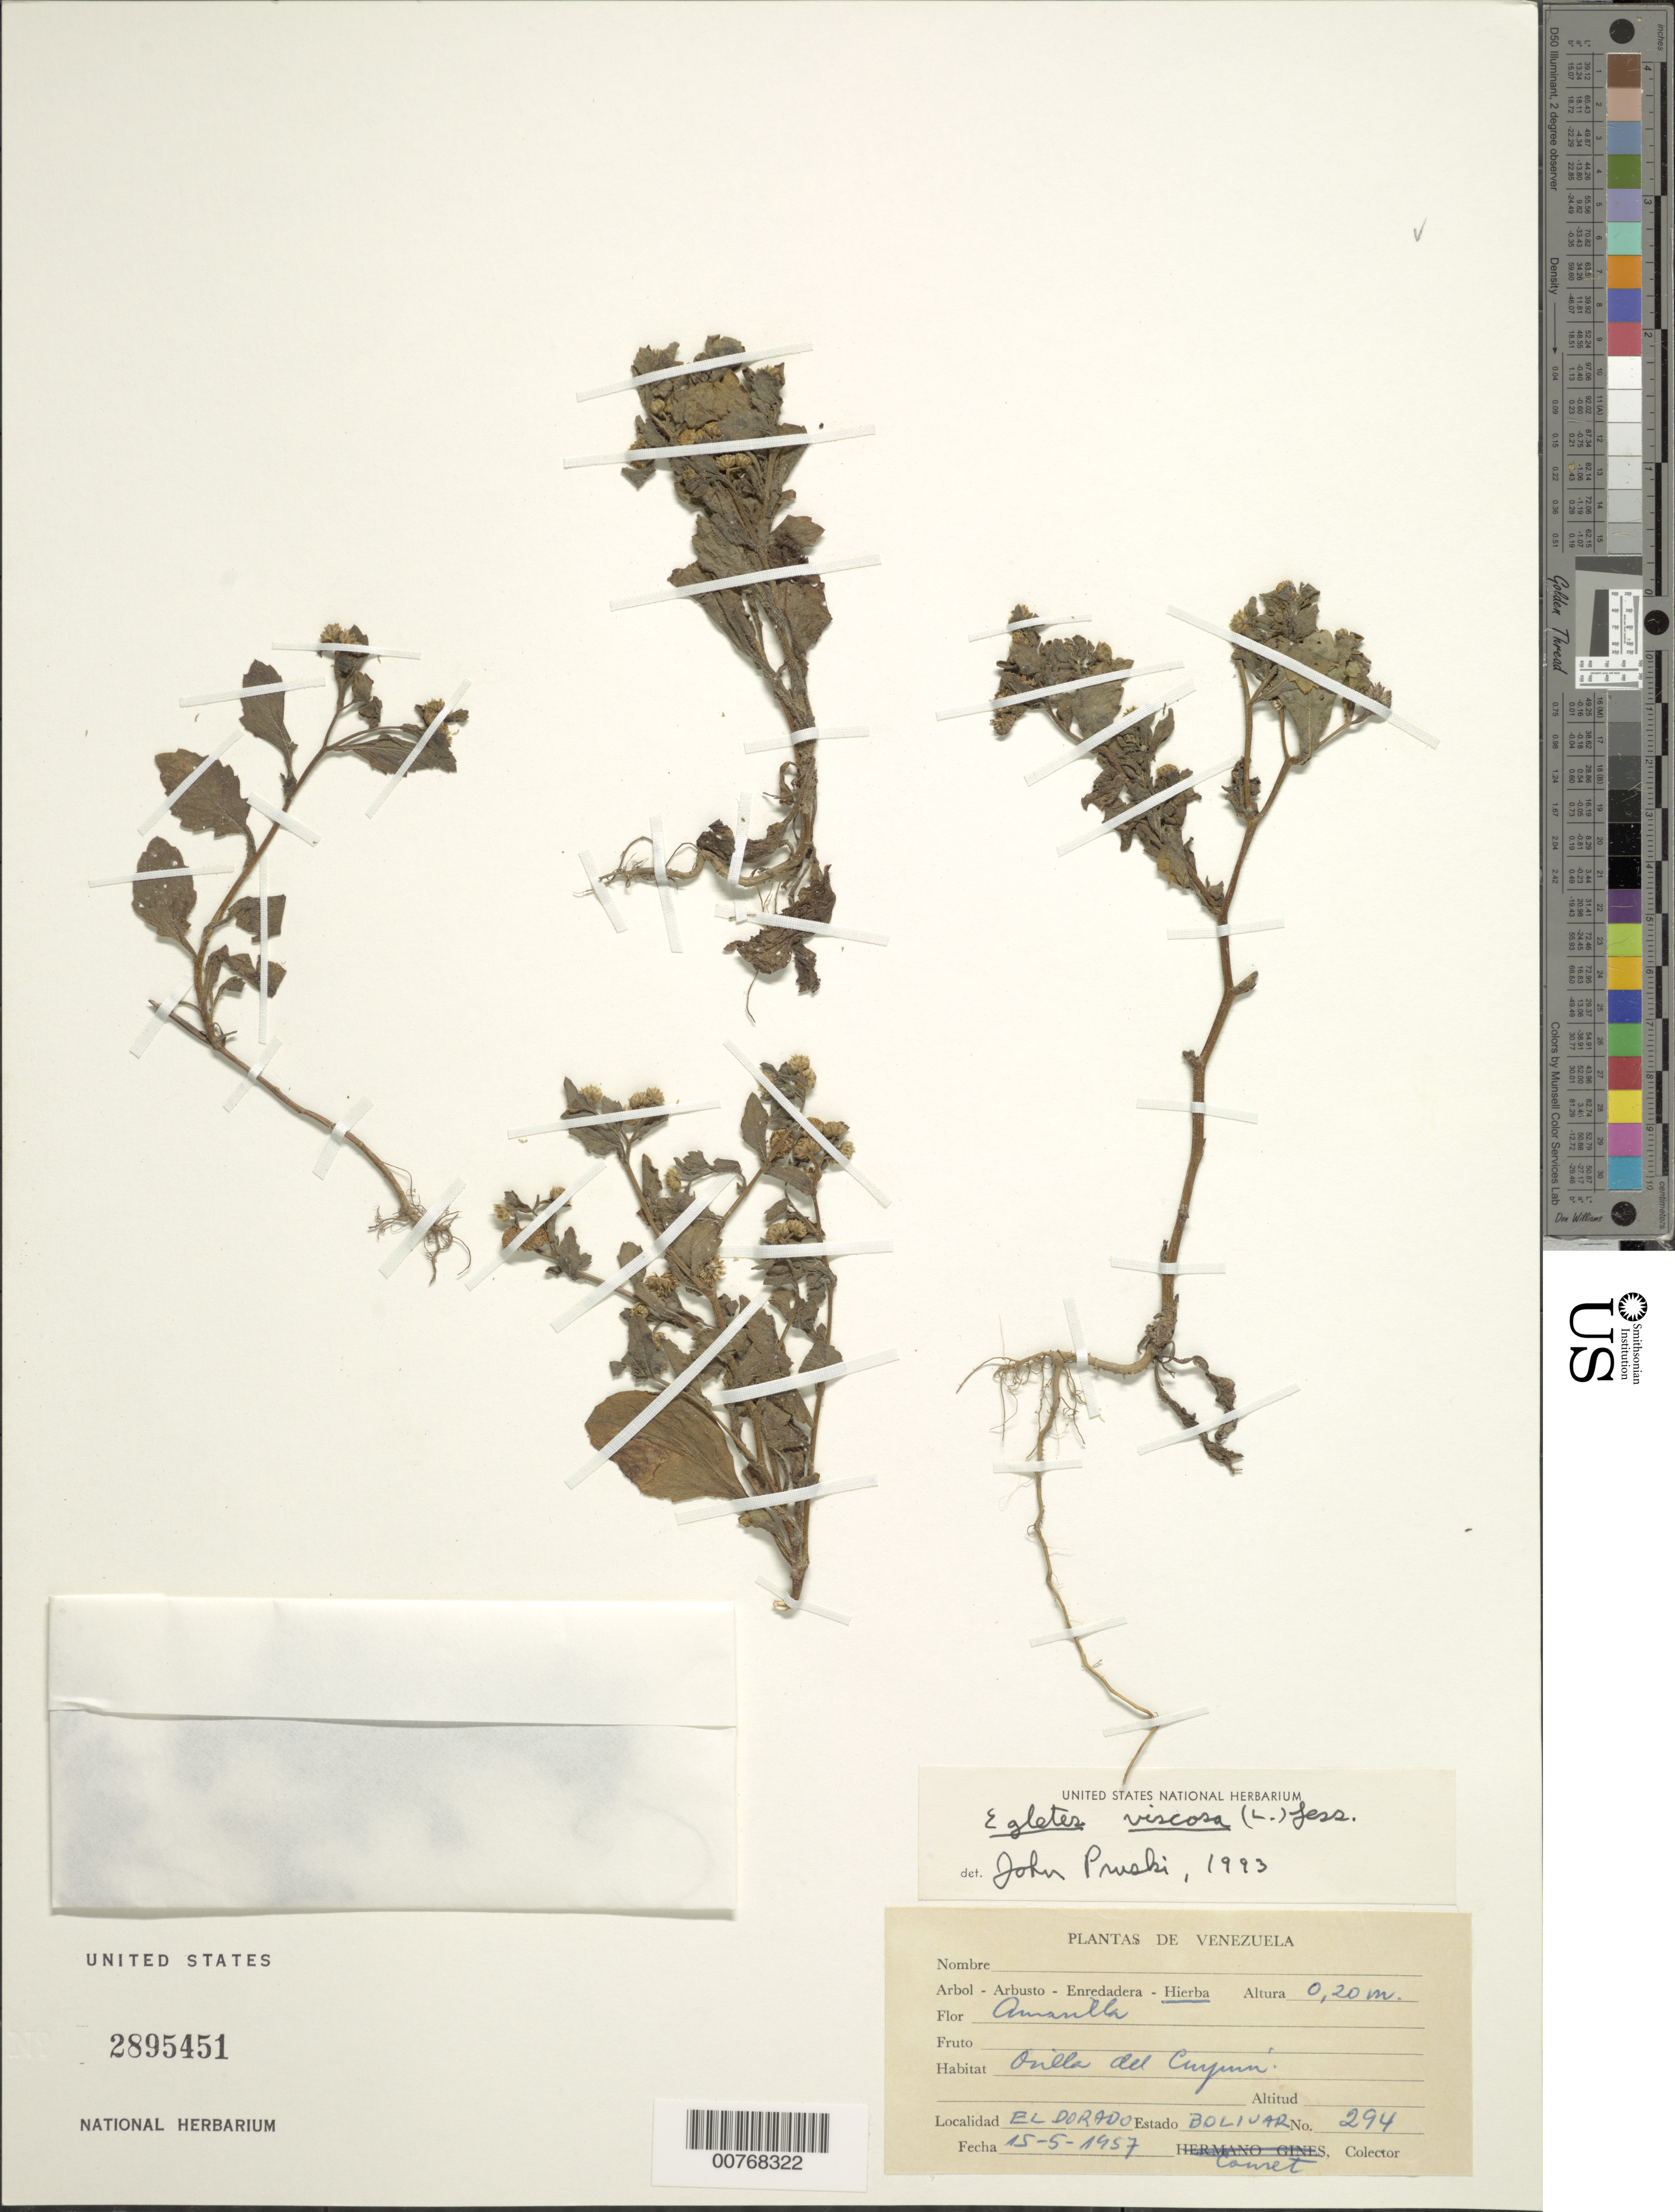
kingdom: Plantae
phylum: Tracheophyta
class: Magnoliopsida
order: Asterales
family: Asteraceae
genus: Egletes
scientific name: Egletes viscosa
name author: (L.) Less.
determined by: Pruski, J. F.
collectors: -. Couret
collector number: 294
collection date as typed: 15-May-57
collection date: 1957-05-15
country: Venezuela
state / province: Bolívar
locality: El Dorado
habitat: Orilla del Cuyuni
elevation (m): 20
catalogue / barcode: US 2895451